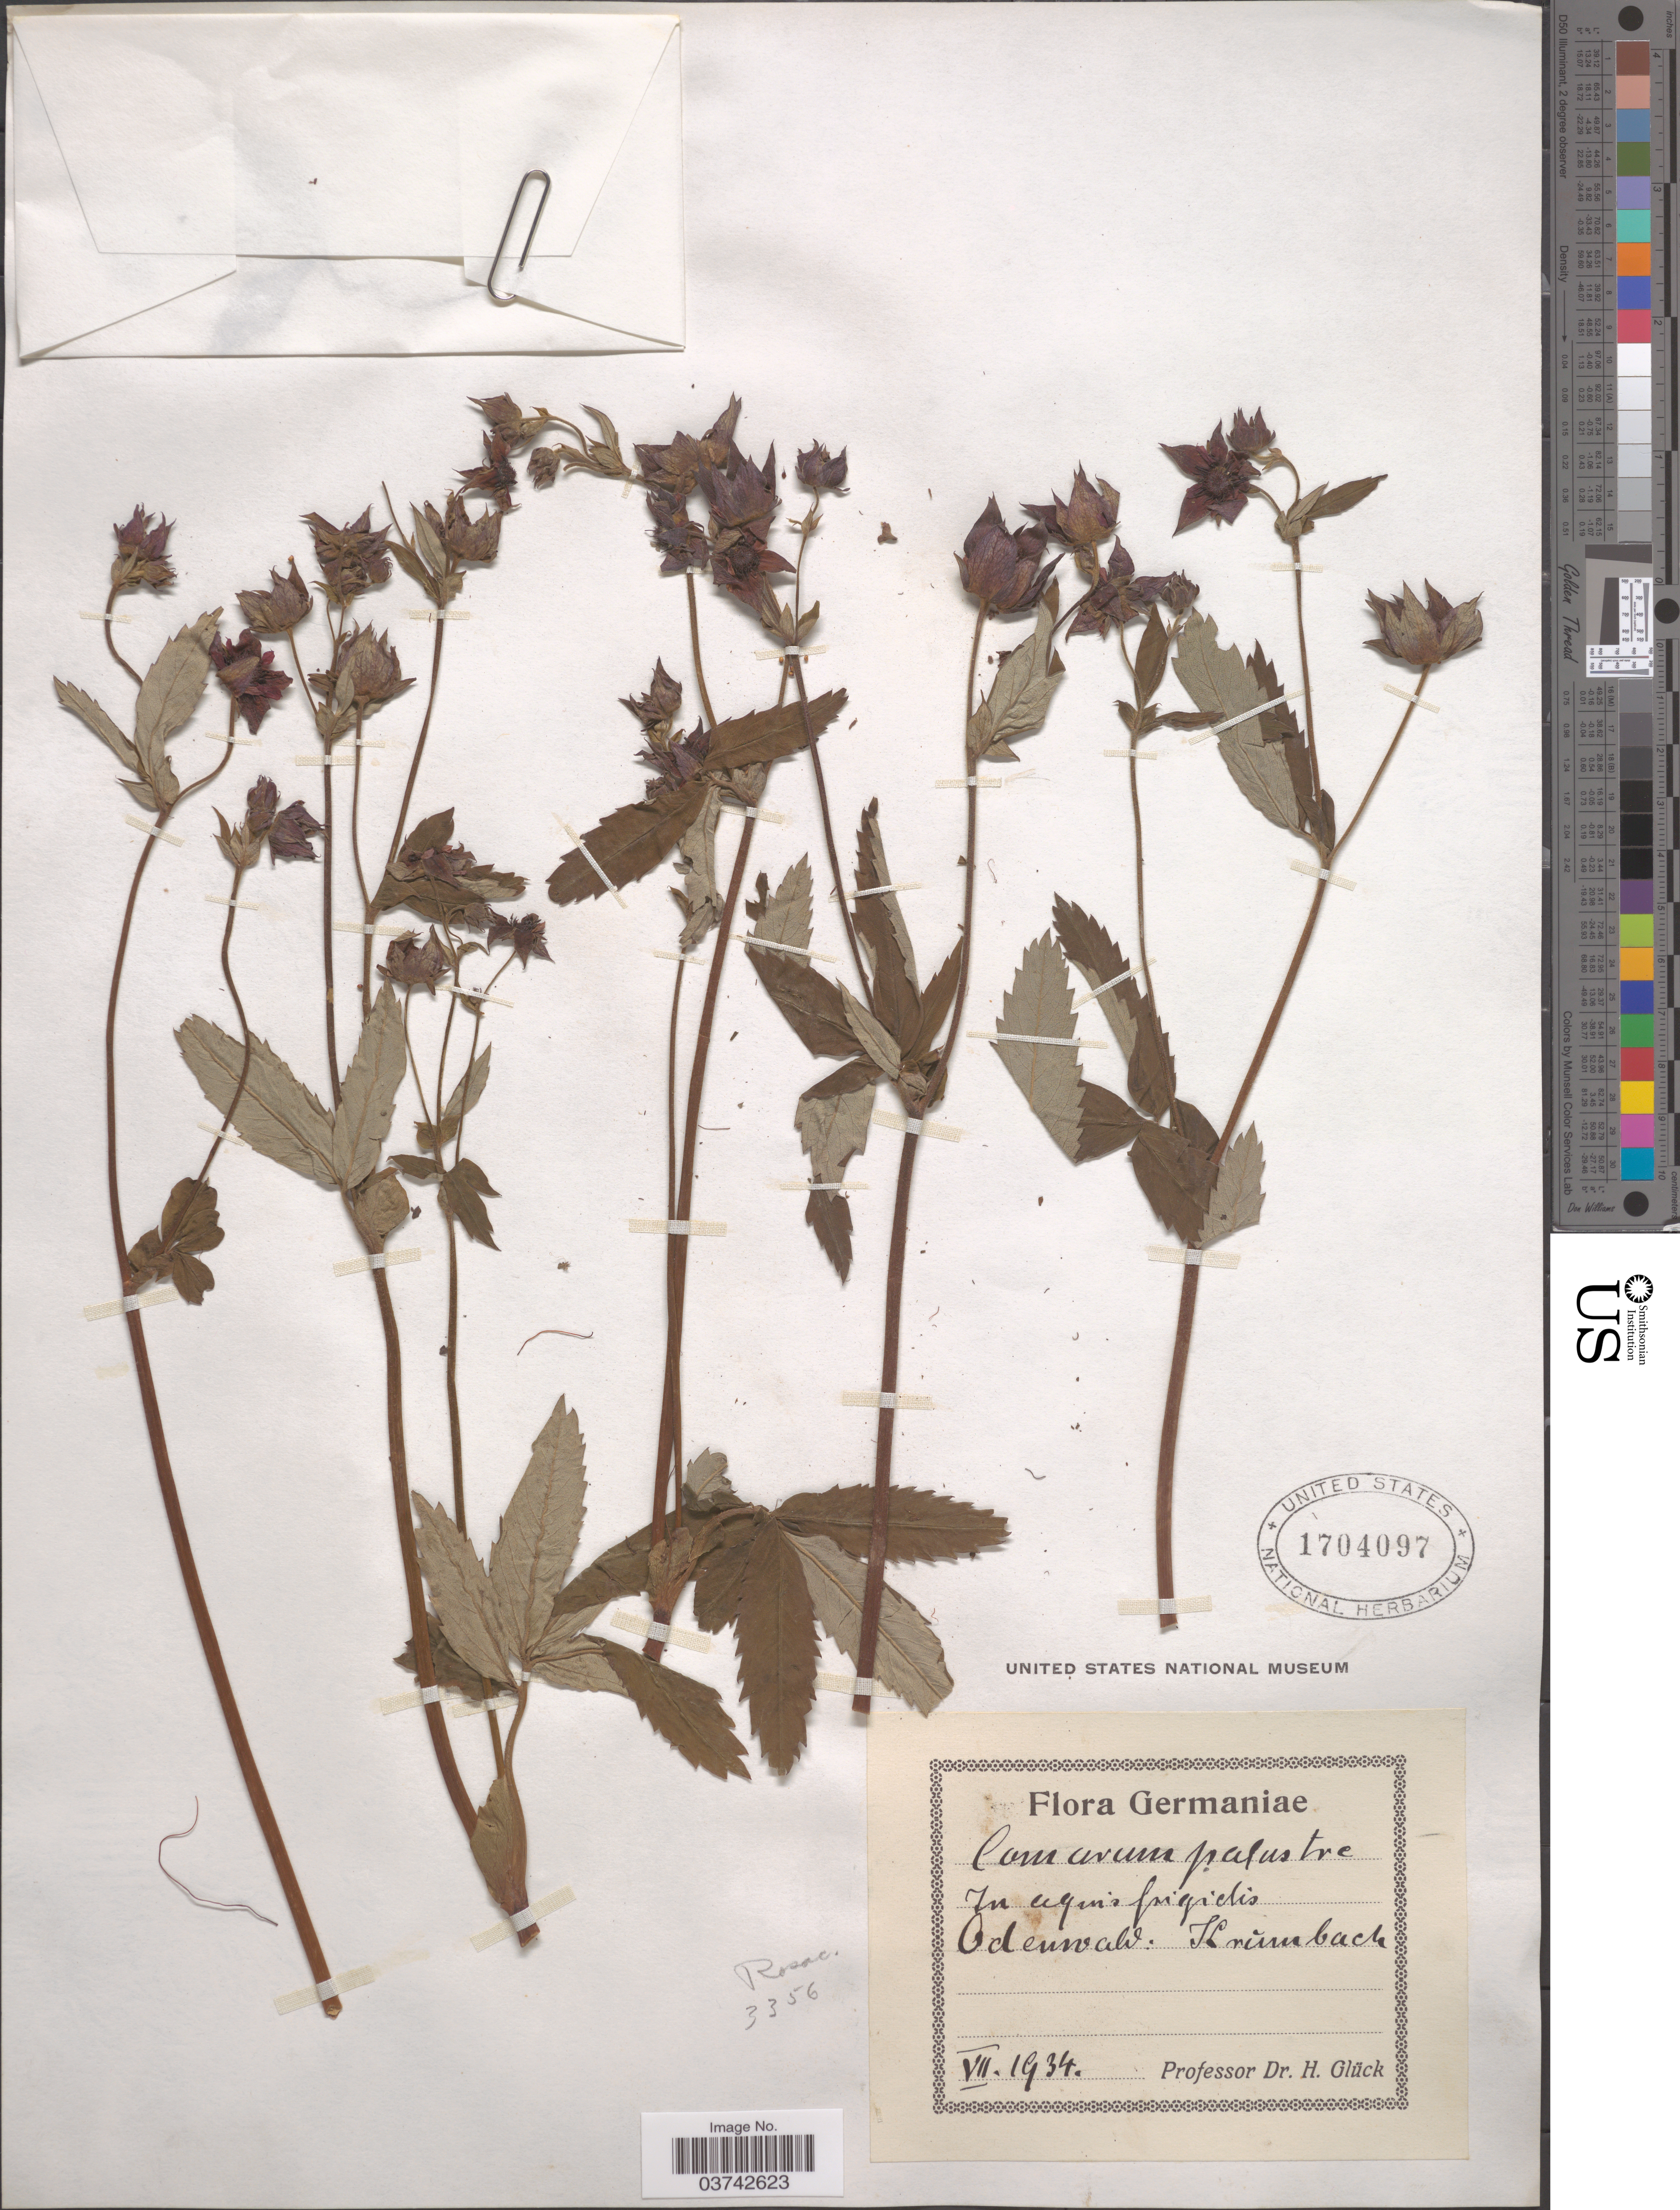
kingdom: Plantae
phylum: Tracheophyta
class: Magnoliopsida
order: Rosales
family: Rosaceae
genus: Comarum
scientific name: Comarum palustre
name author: L.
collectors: H. Glück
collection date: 1934-07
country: Germany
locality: Odenwald. Krúmbach [interpreted].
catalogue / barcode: US 1704097